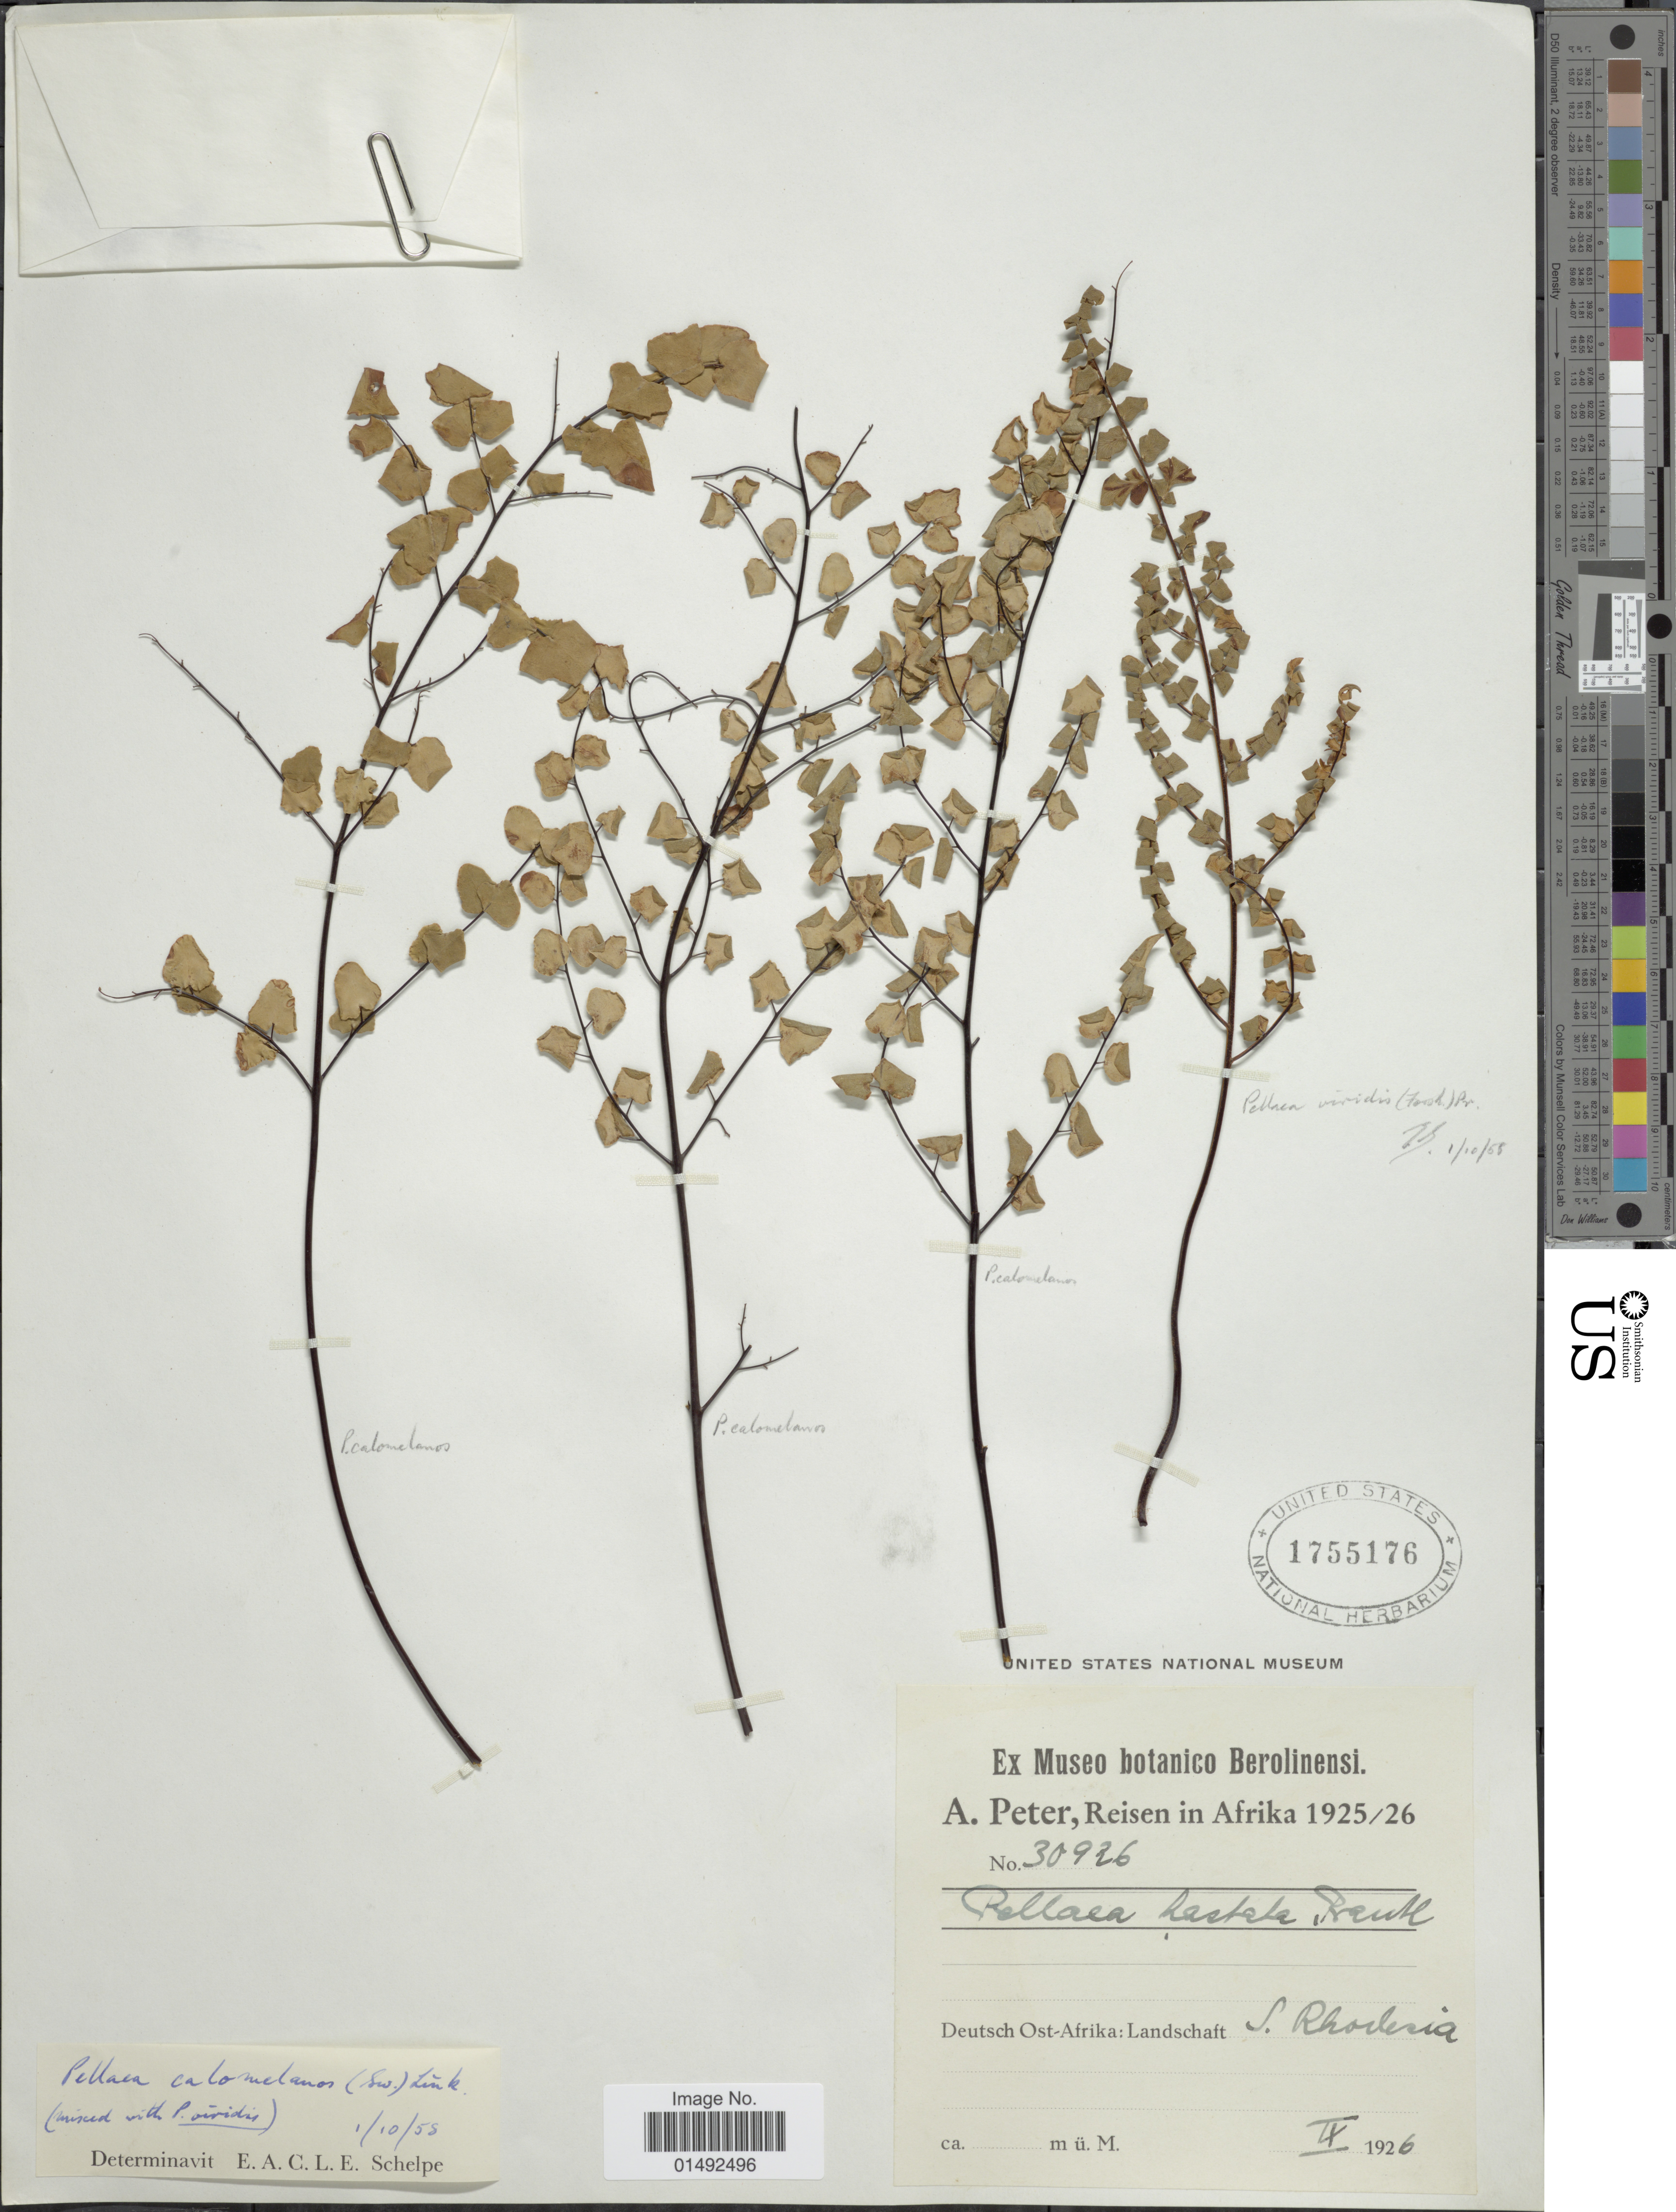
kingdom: Plantae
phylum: Tracheophyta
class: Polypodiopsida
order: Polypodiales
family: Pteridaceae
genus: Pellaea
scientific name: Pellaea calomelanos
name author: (Sw.) Link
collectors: A. Peter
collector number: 30926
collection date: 1926-09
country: Zimbabwe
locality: Deutsch Ost-Africa: Landschaft S Rhodesia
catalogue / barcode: US 1755176